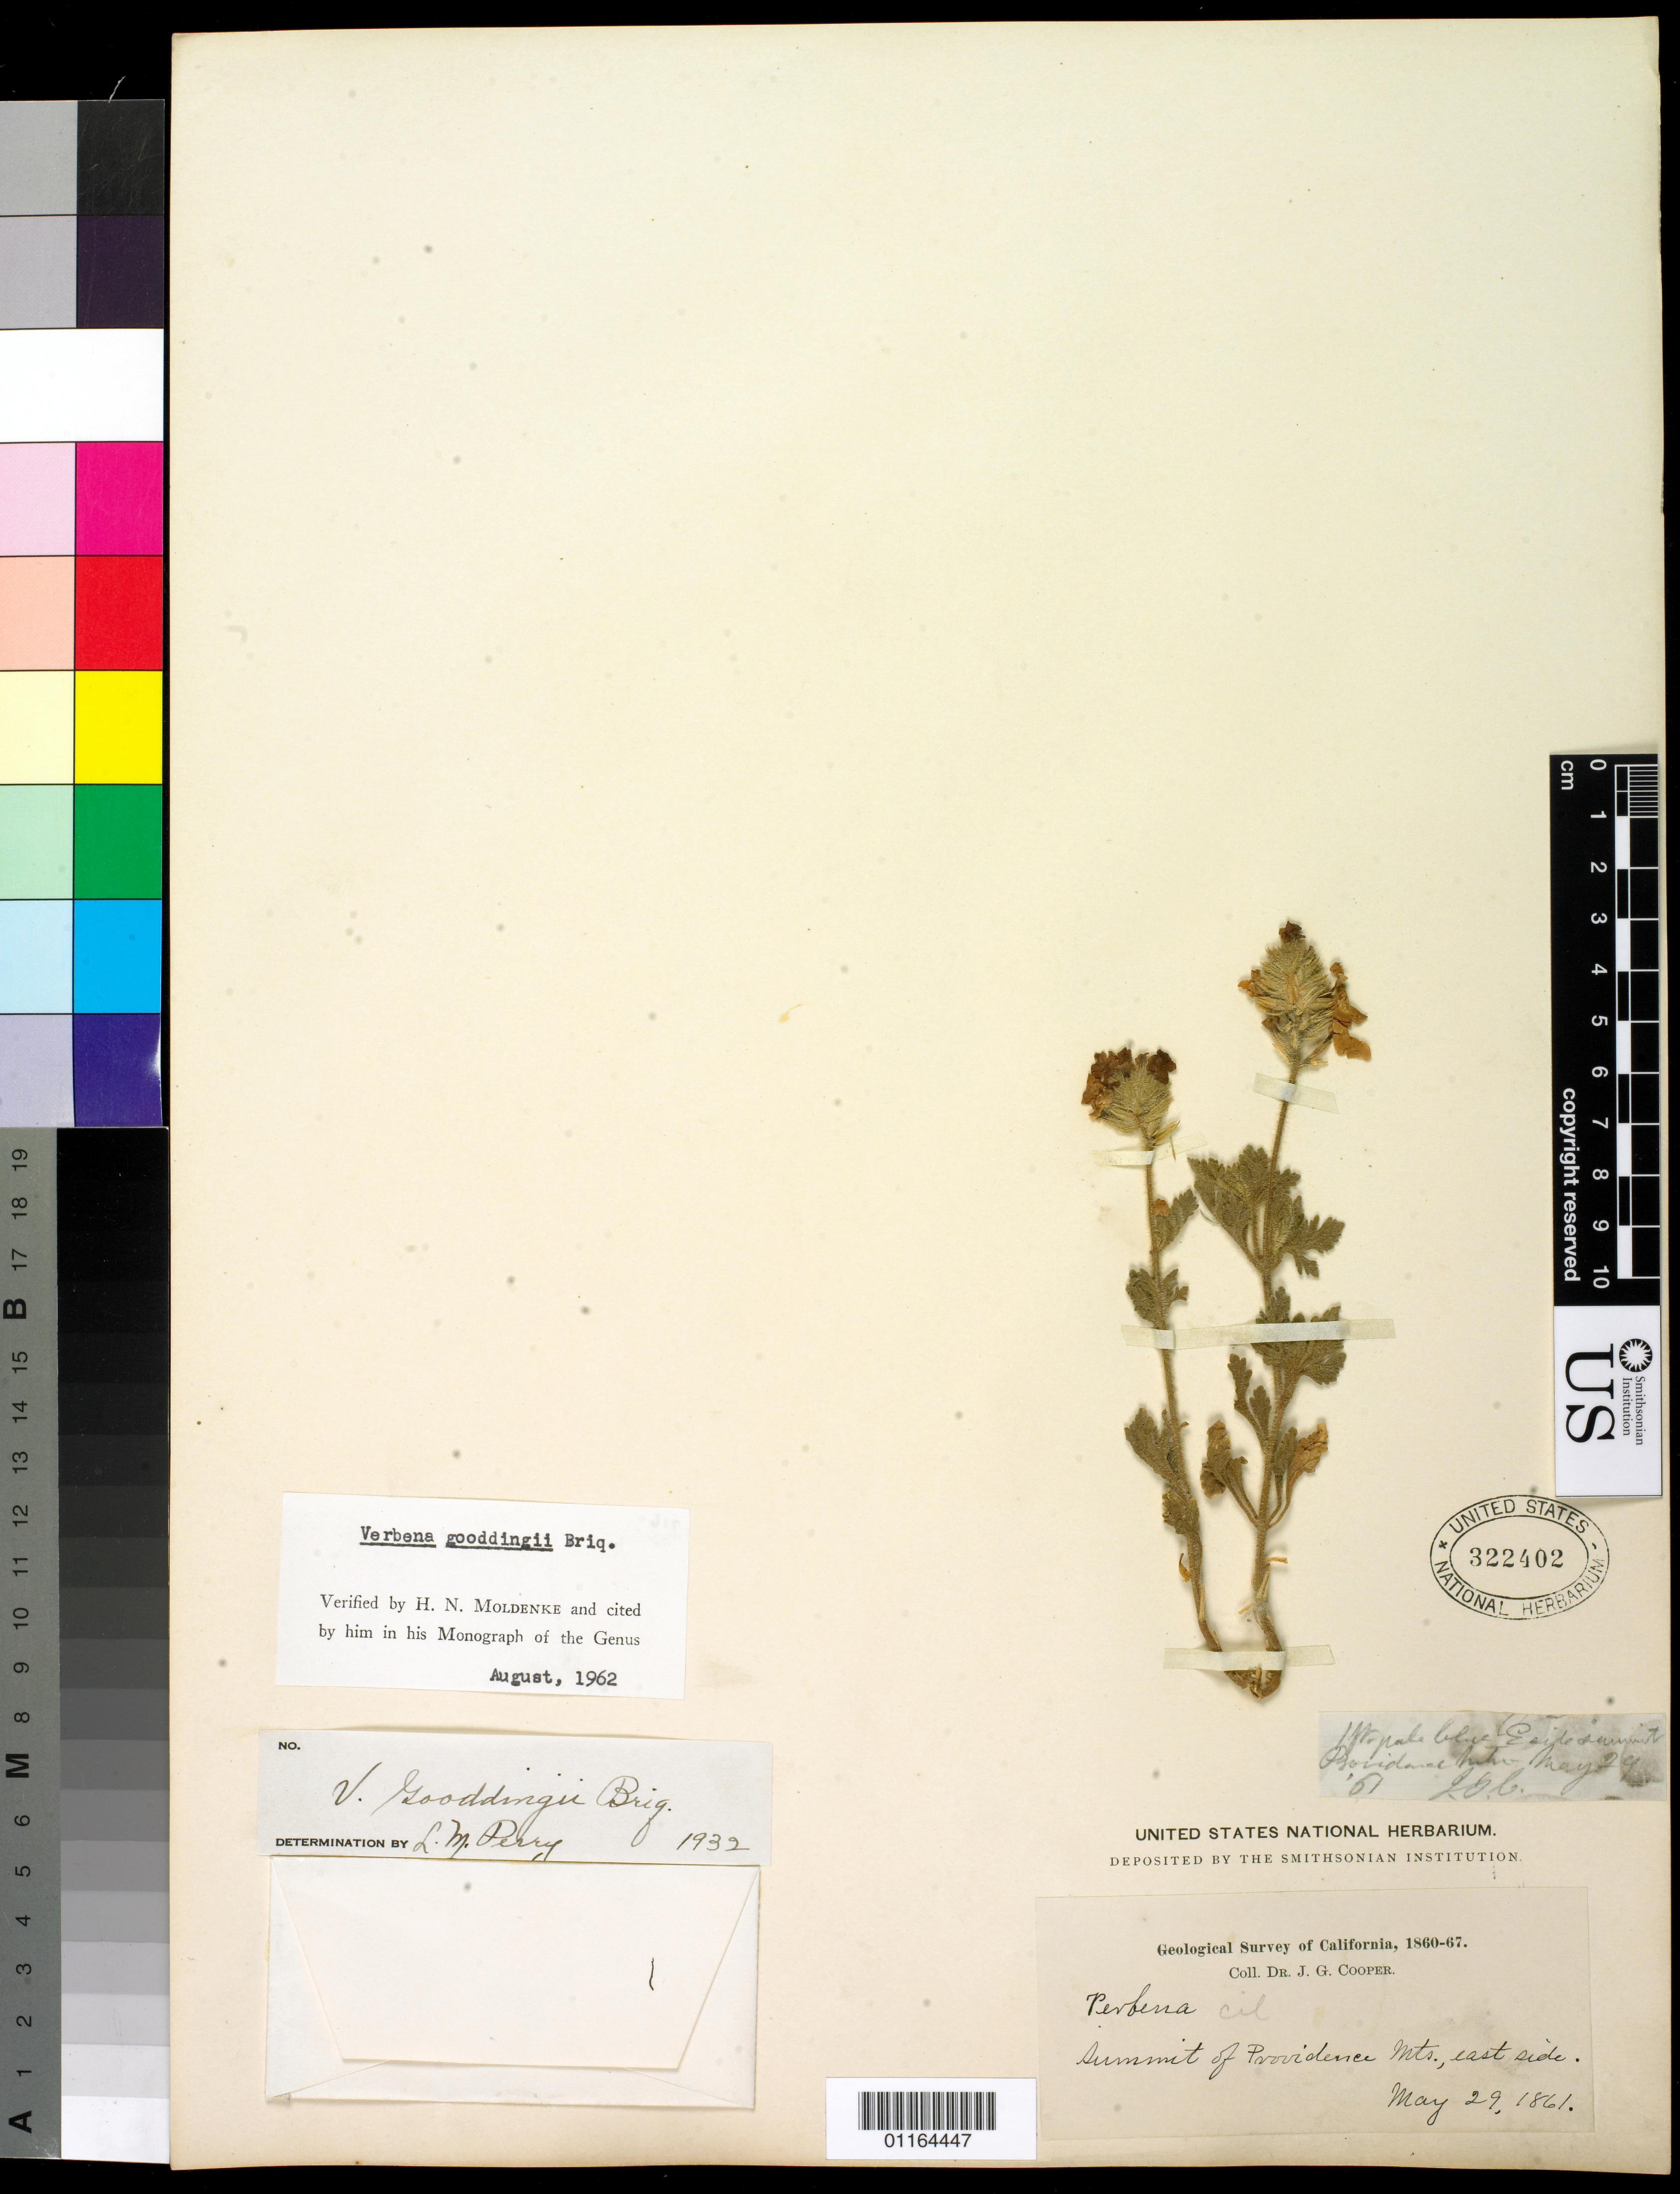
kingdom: Plantae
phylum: Tracheophyta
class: Magnoliopsida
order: Lamiales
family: Verbenaceae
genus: Verbena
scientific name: Verbena gooddingii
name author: Briq.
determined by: Moldenke, H. N.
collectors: J. G. Cooper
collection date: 1861-05-29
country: United States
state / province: California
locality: Summit of Providence Mts, east side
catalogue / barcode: US 322402